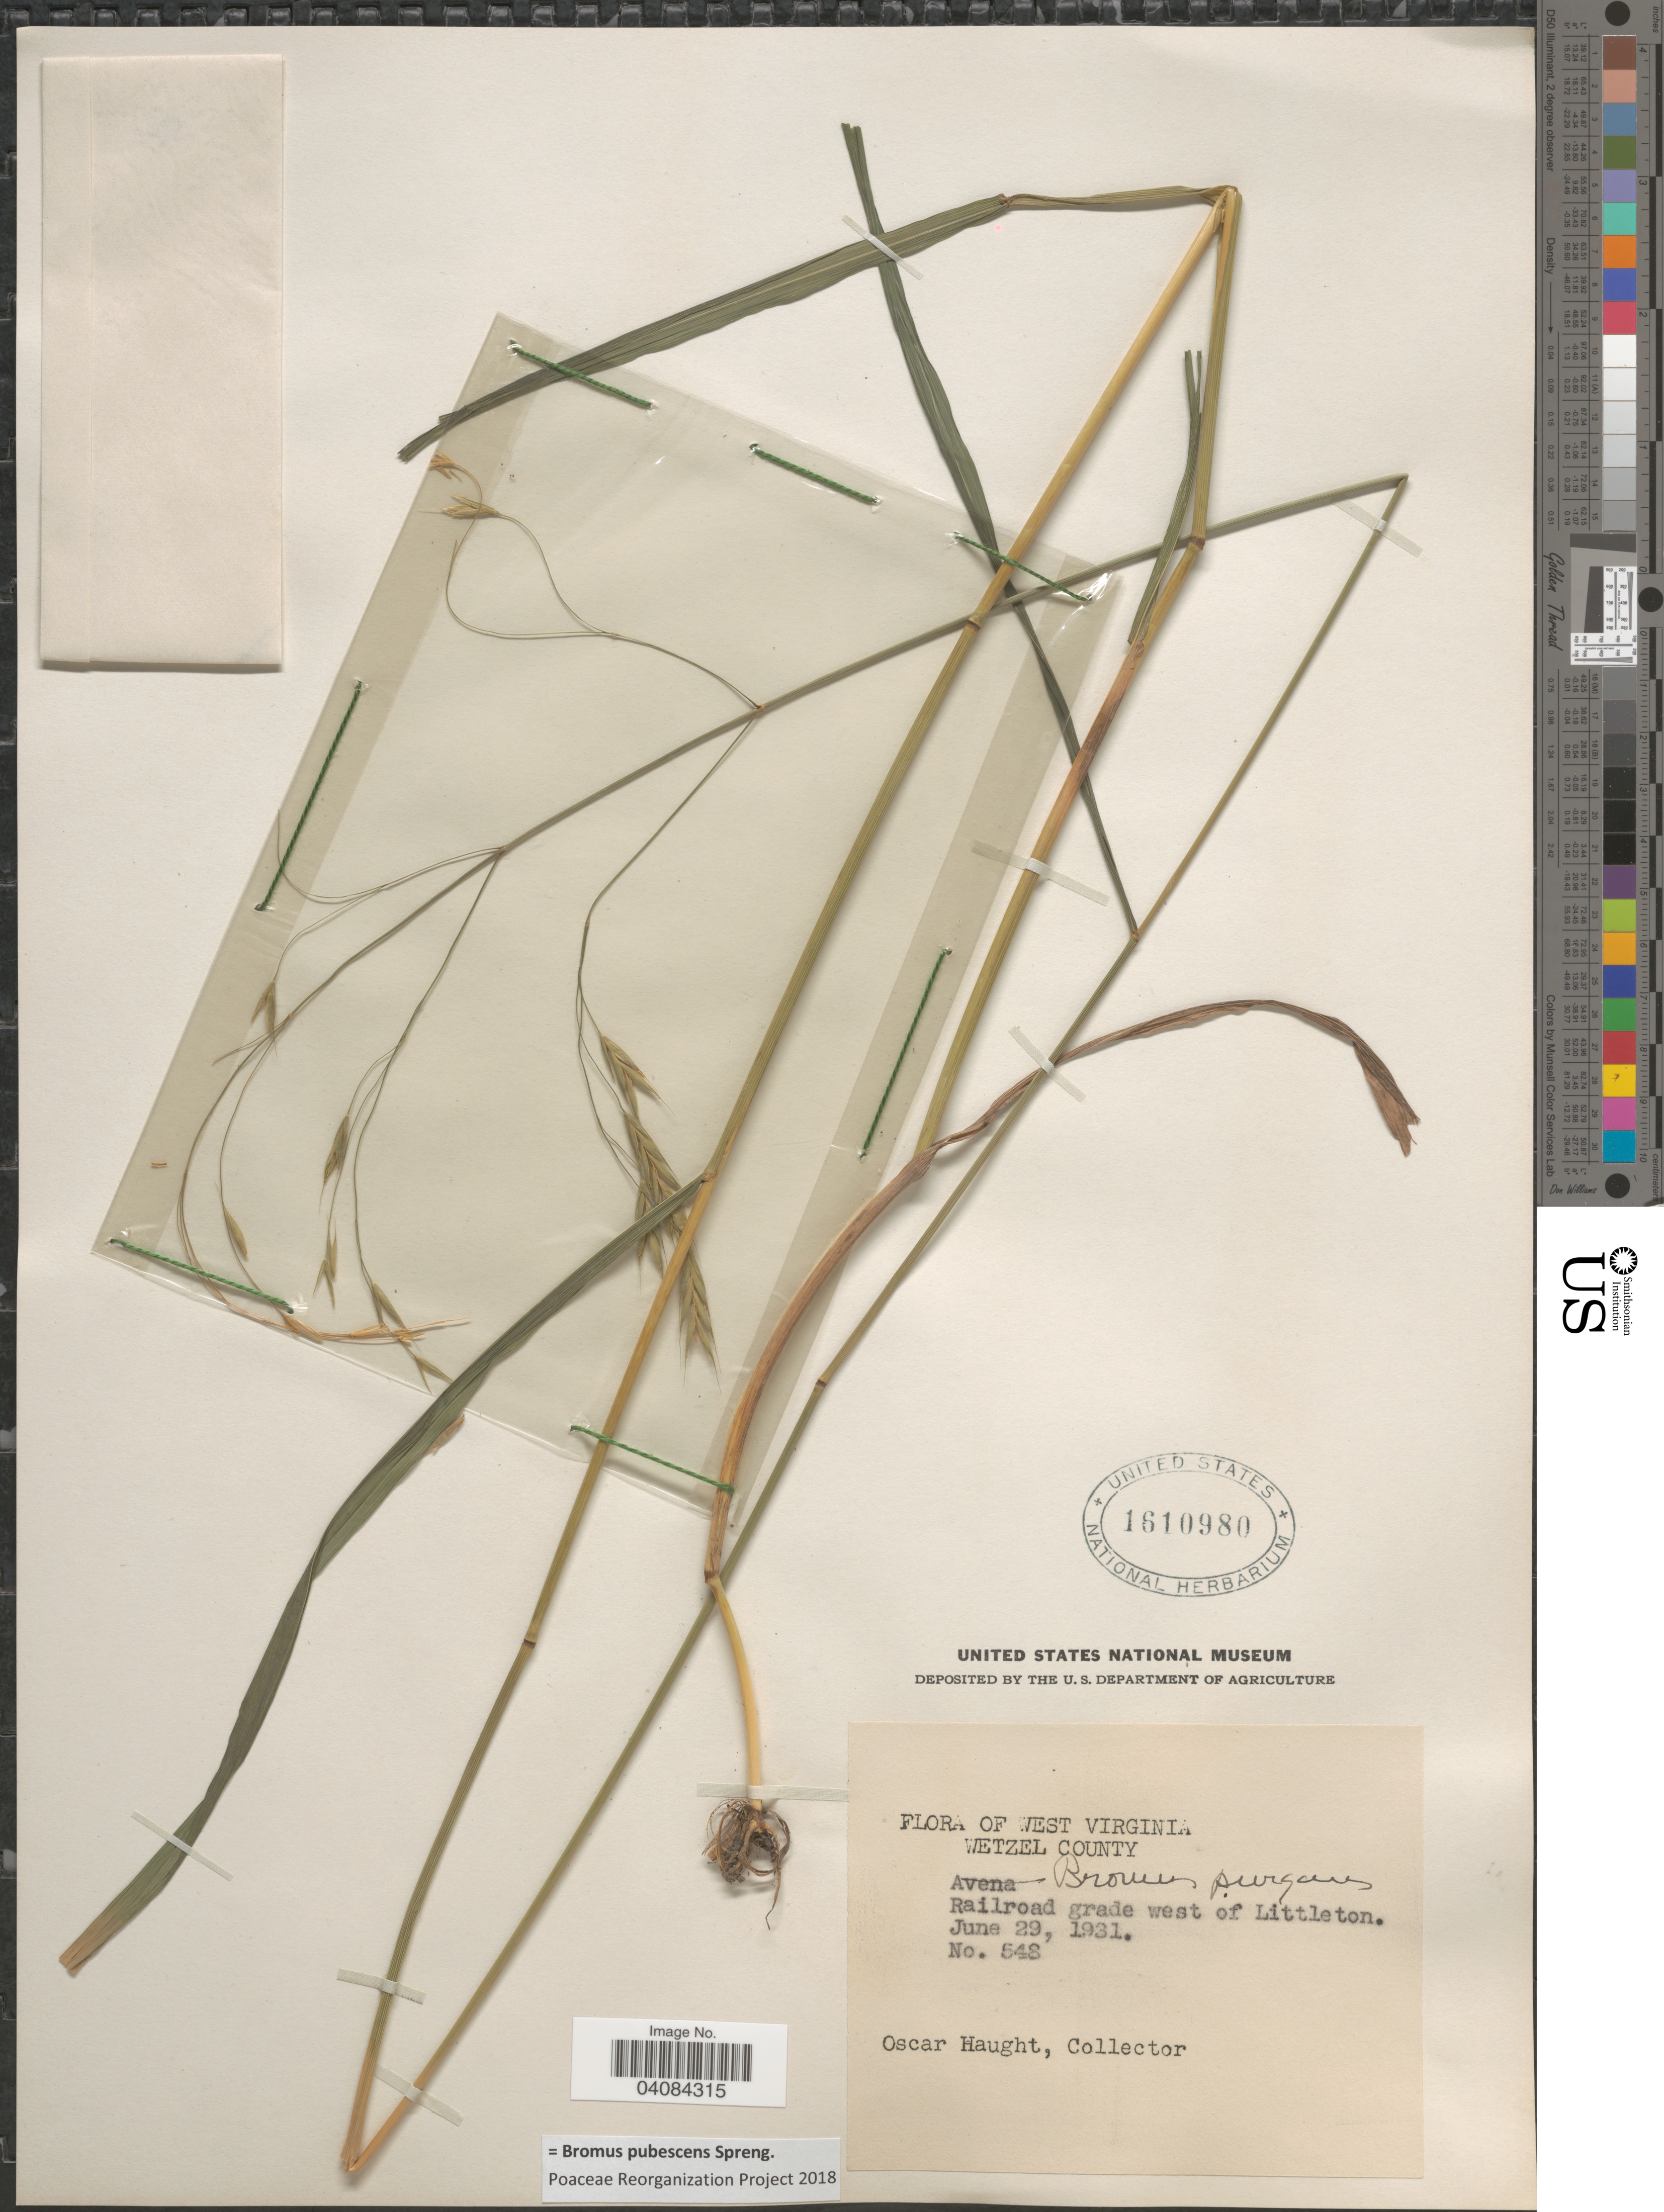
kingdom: Plantae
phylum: Tracheophyta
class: Liliopsida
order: Poales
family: Poaceae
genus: Bromus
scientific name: Bromus pubescens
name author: Muhl. ex Willd.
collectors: O. L. Haught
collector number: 548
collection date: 1931-06-29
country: United States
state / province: West Virginia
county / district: Wetzel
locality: Railroad grade west of Littleton.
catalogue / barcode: US 1610980